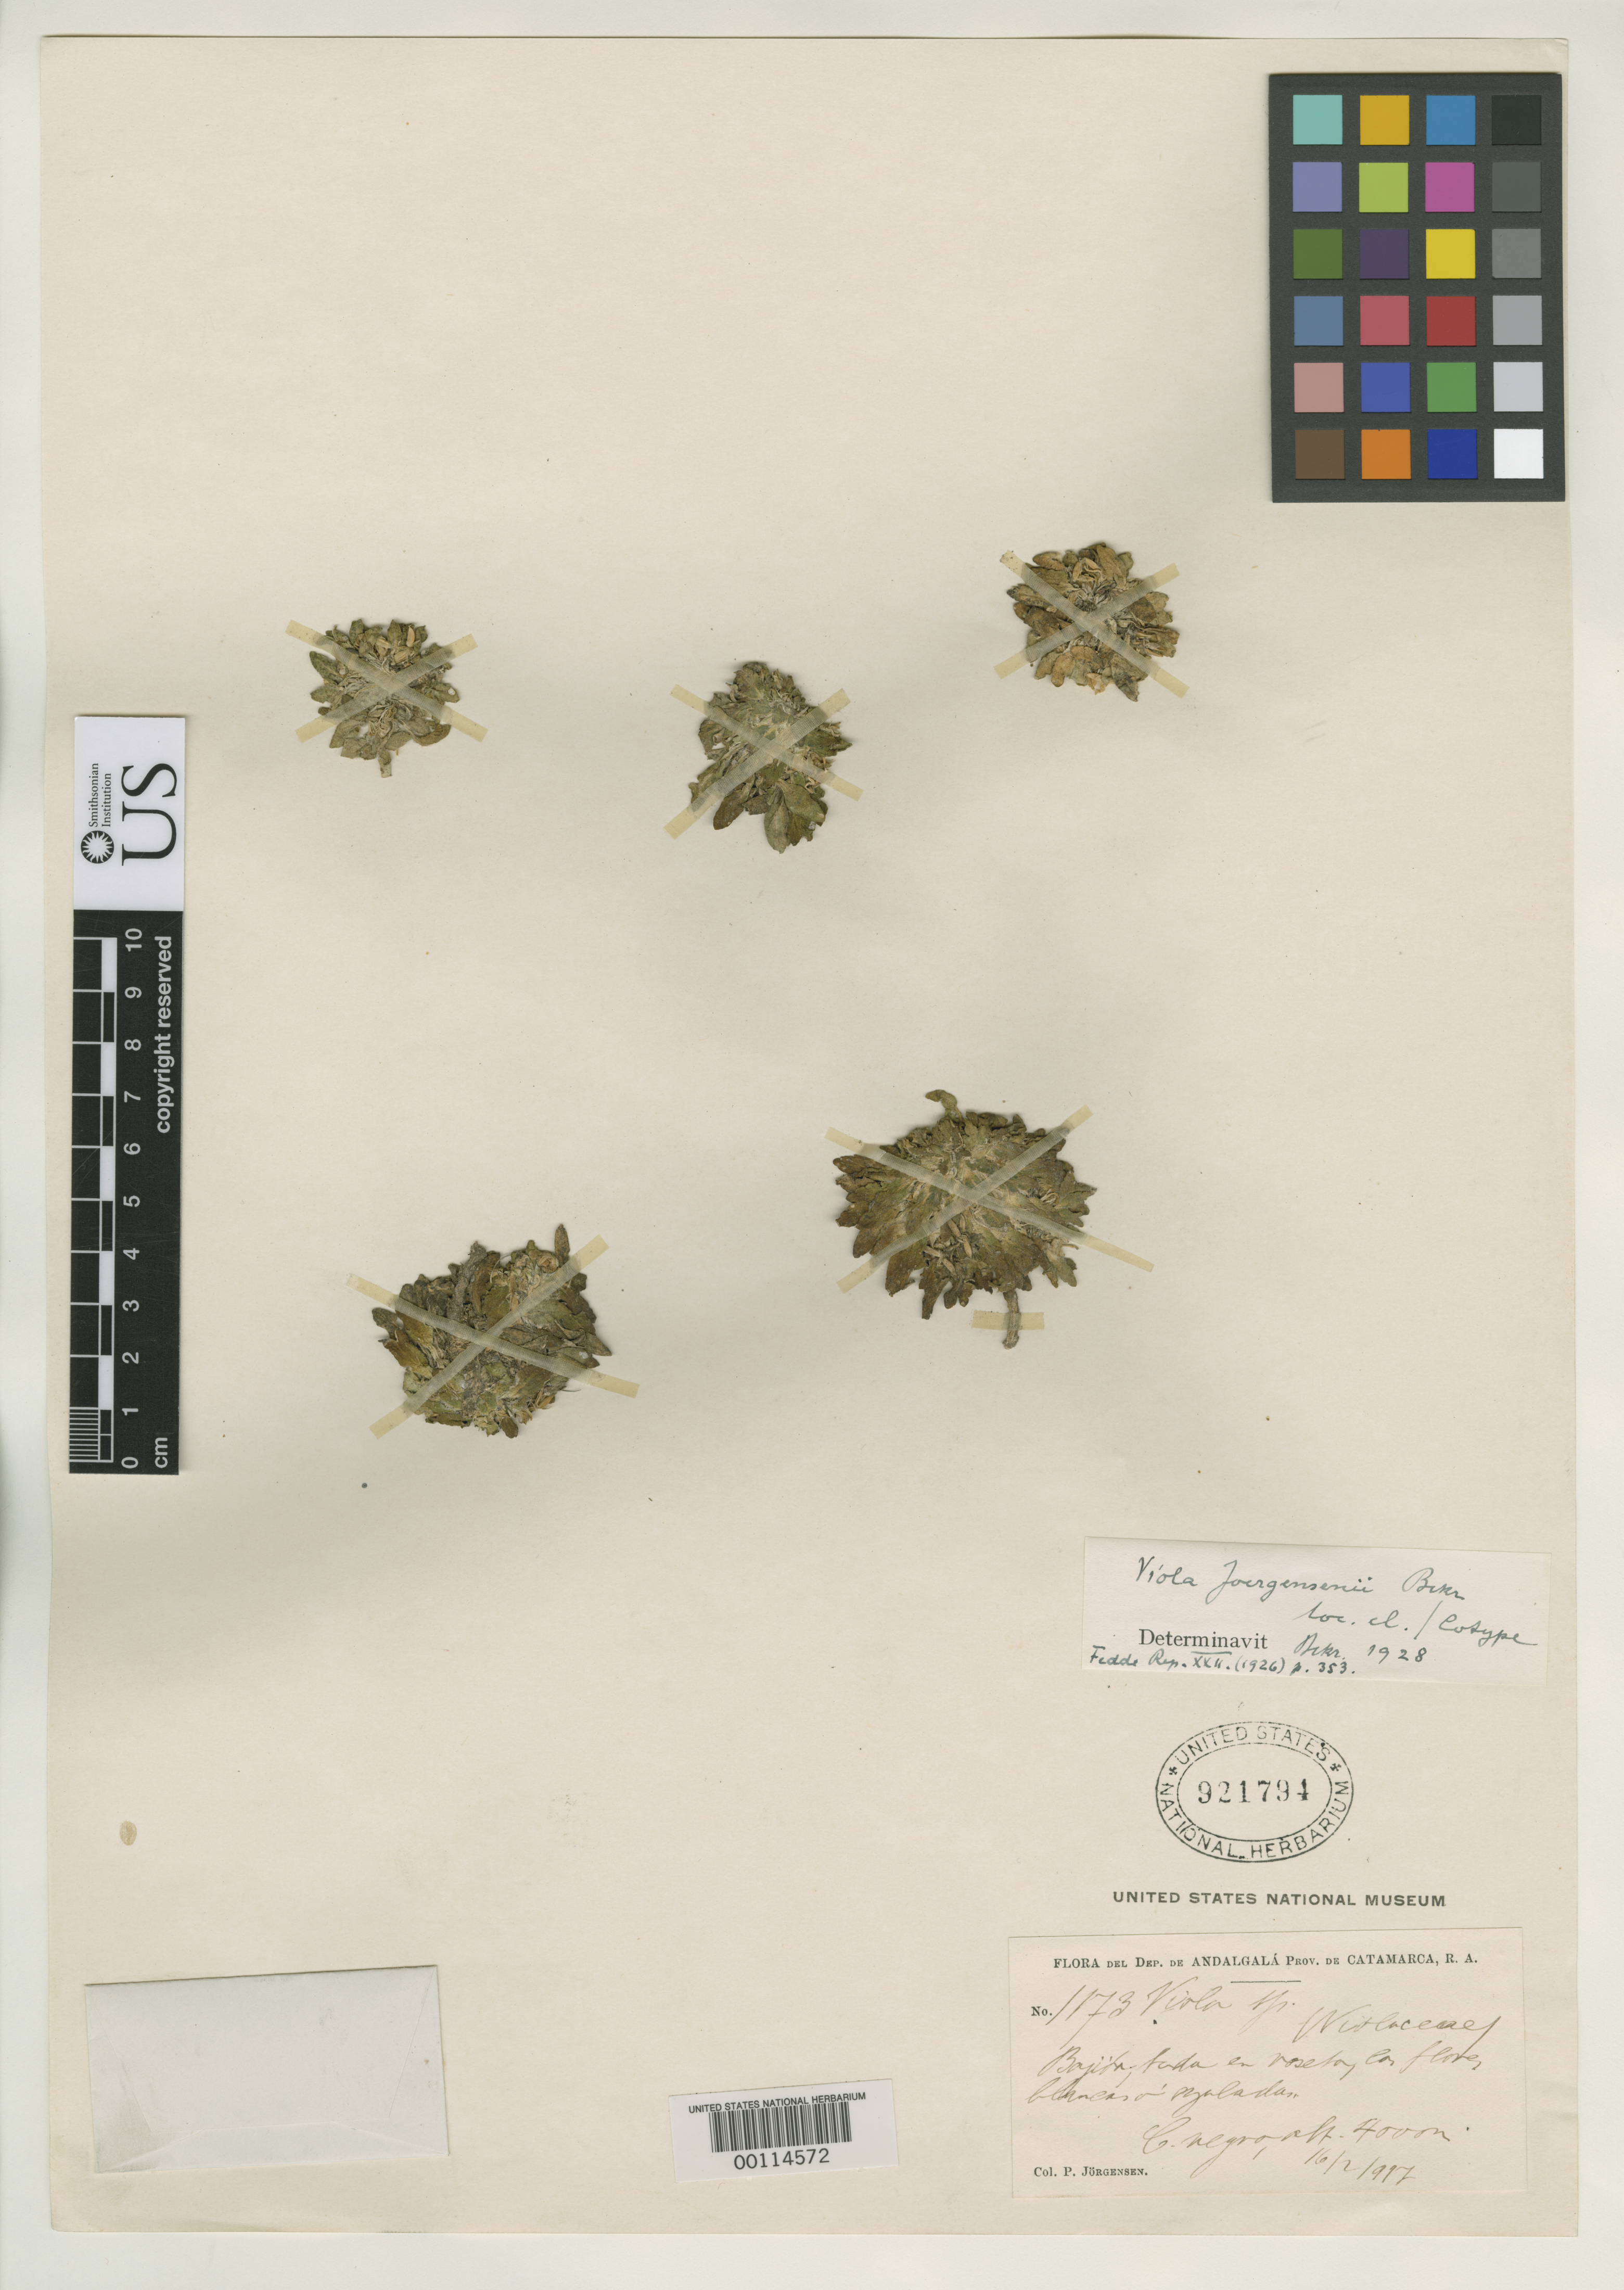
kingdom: Plantae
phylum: Tracheophyta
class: Magnoliopsida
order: Malpighiales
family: Violaceae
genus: Viola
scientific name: Viola joergensenii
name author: W. Becker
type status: Isosyntype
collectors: P. Jorgensen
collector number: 1173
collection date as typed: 10 Feb 1917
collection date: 1917-02-10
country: Argentina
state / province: Catamarca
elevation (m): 400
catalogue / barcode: US 921794